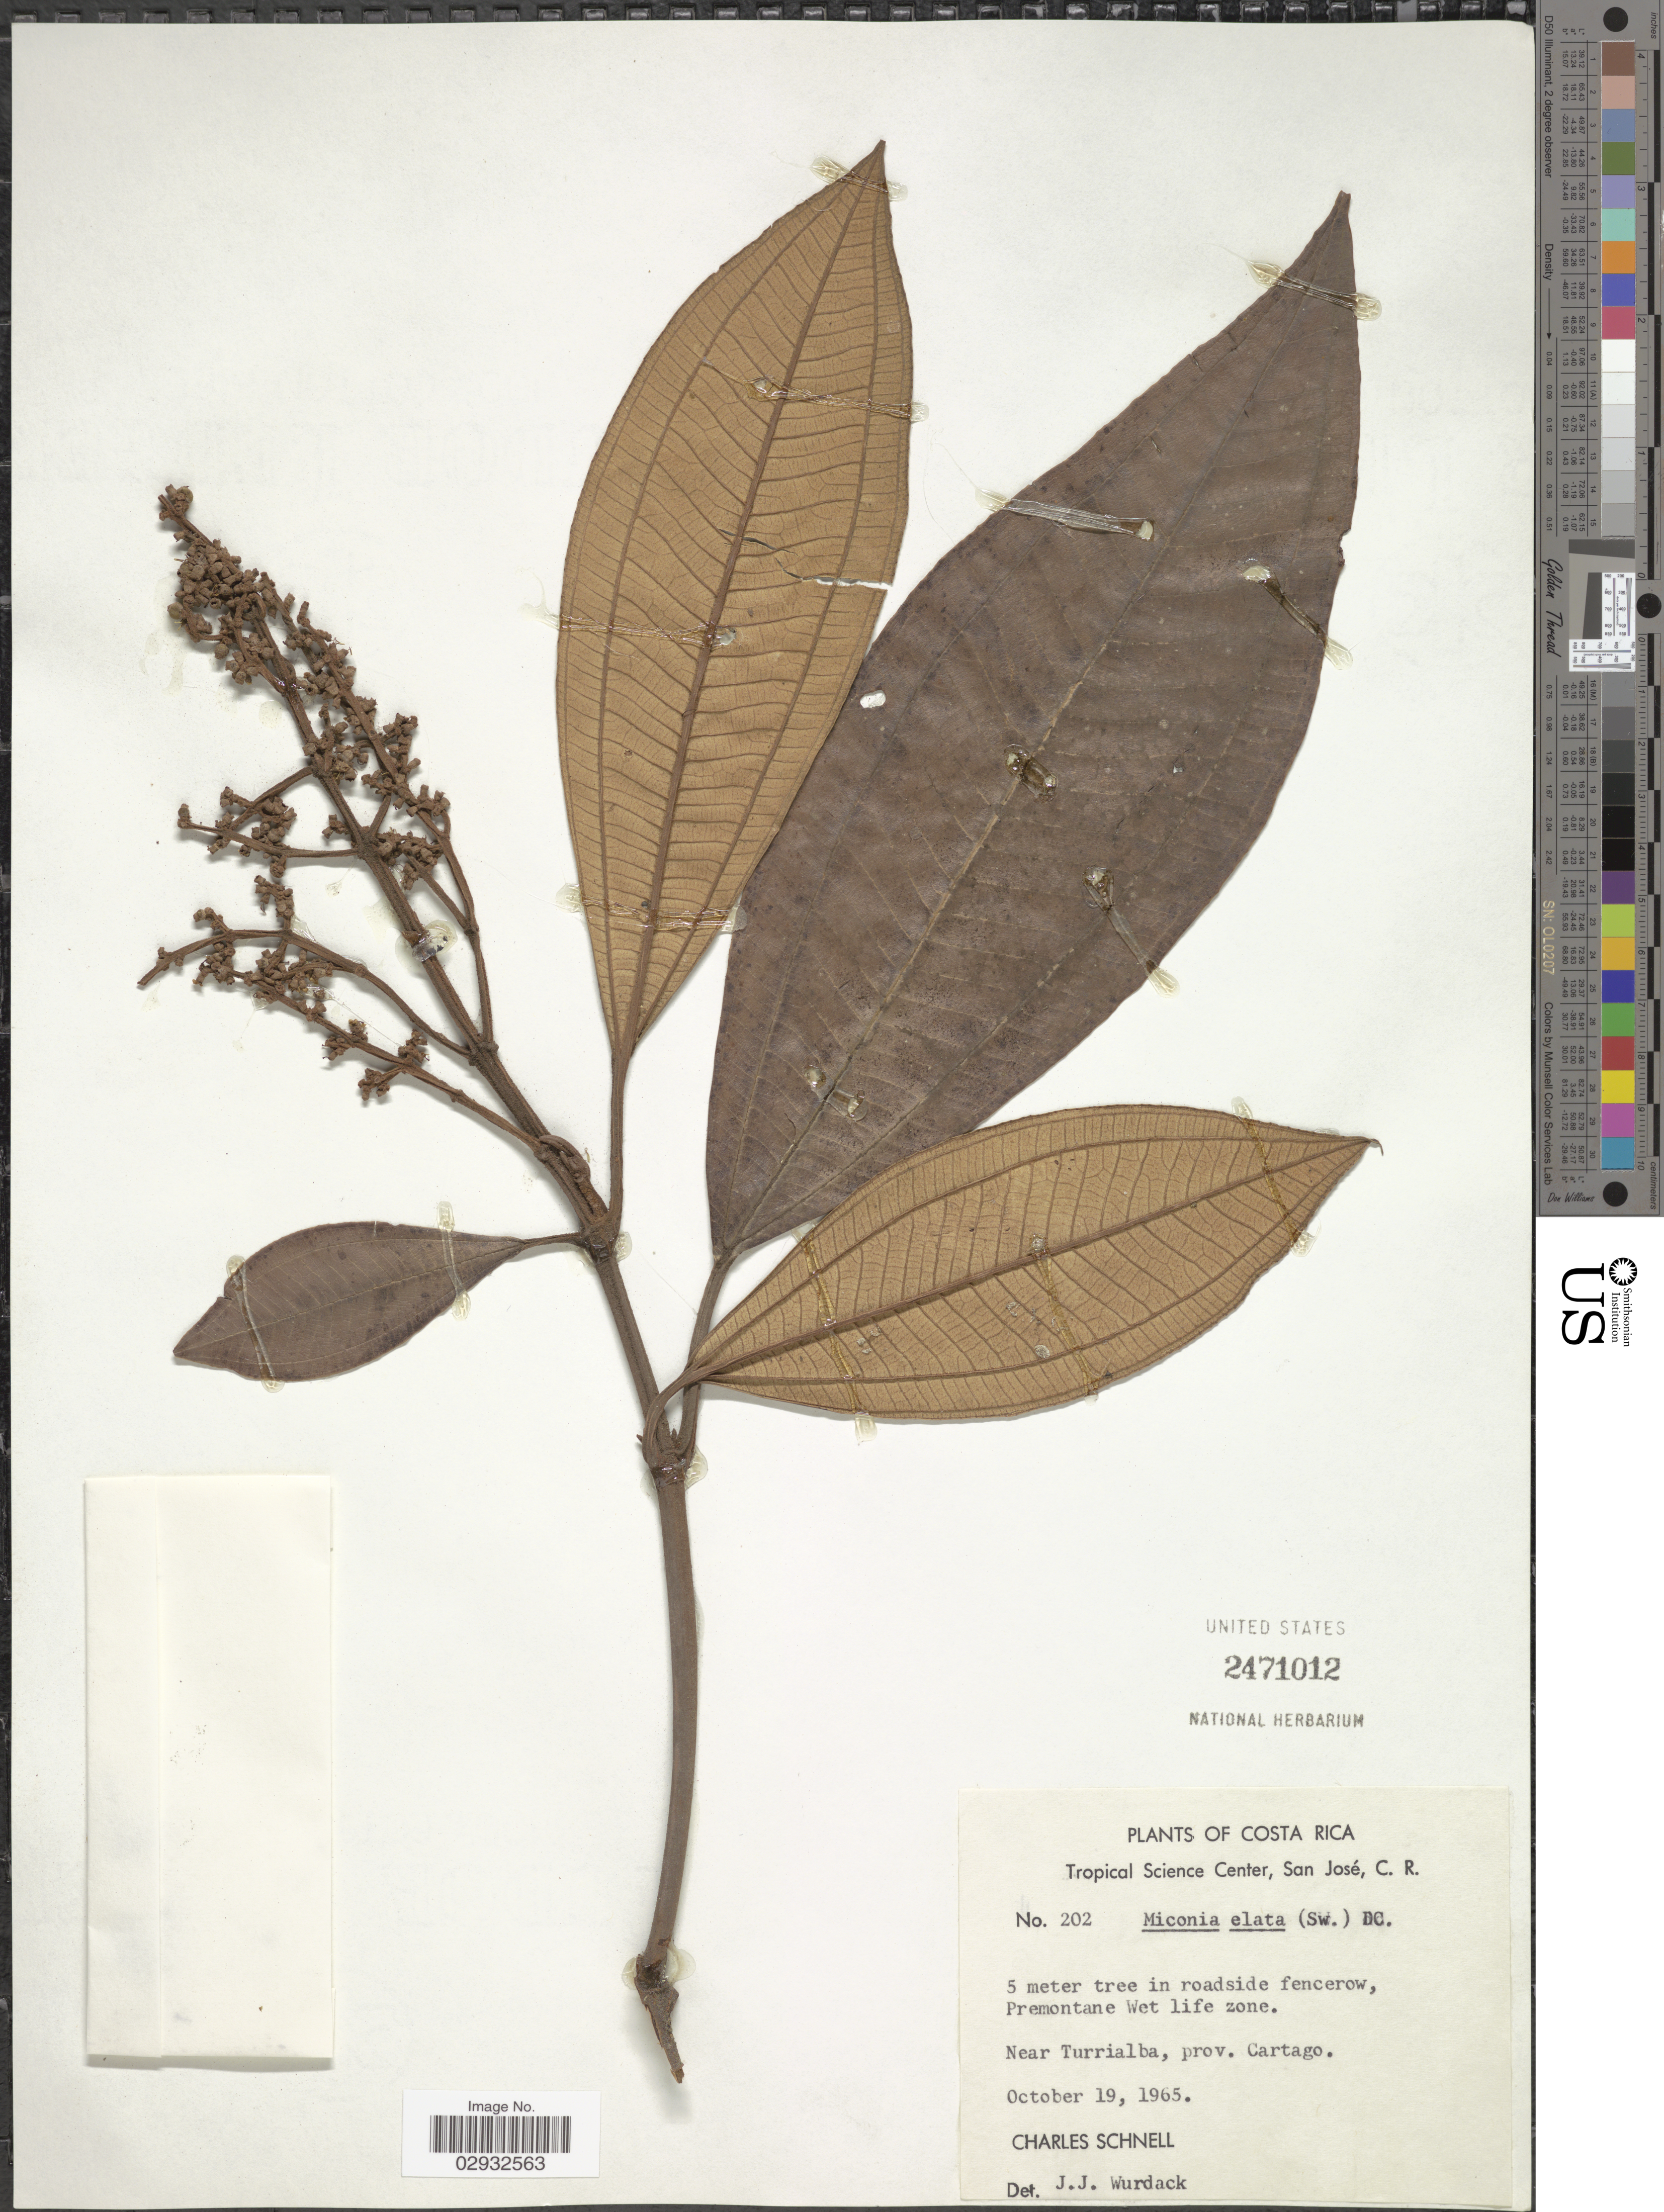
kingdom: Plantae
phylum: Tracheophyta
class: Magnoliopsida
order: Myrtales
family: Melastomataceae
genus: Miconia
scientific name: Miconia elata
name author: (Sw.) DC.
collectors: C. Schnell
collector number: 202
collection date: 1965-10-19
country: Costa Rica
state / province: Cartago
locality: Premontane Wet life zone. Near Turrialba.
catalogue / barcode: US 2471012